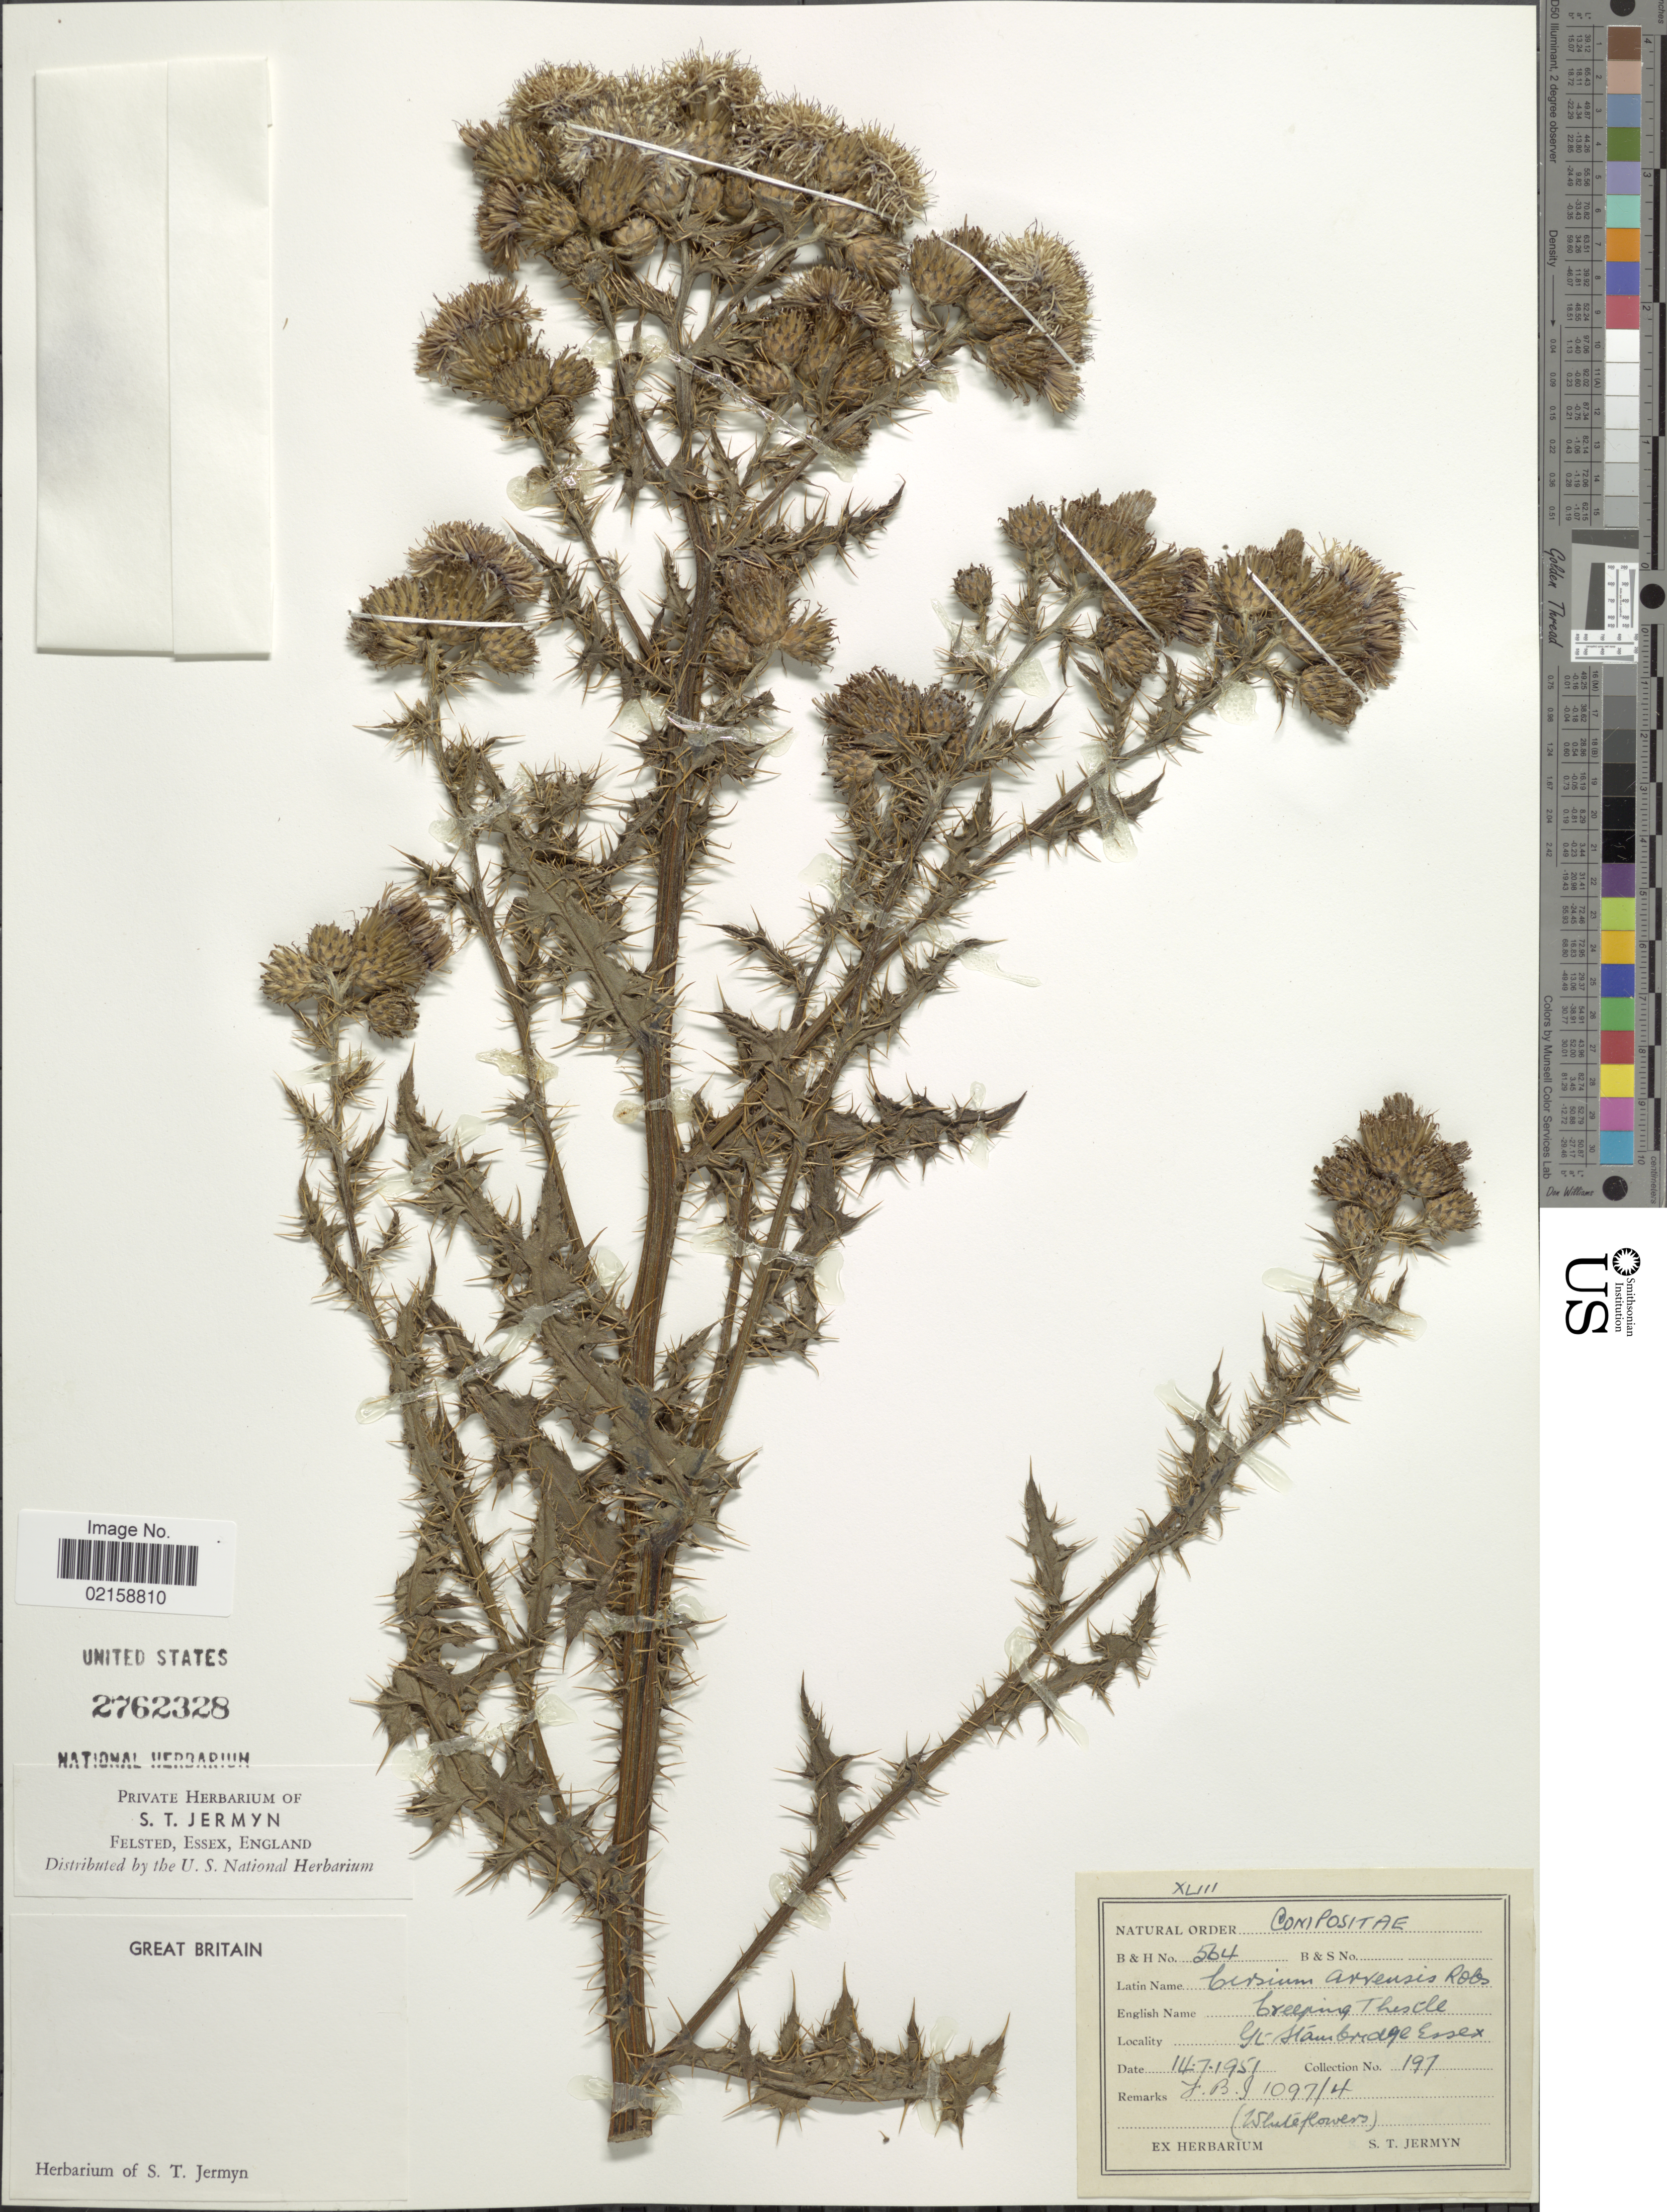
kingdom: Plantae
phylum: Tracheophyta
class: Magnoliopsida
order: Asterales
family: Asteraceae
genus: Cirsium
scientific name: Cirsium arvense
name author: (L.) Scop.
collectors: S. Jermyn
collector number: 197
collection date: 1951-07-14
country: United Kingdom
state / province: England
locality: Gt. Hambridge, Essex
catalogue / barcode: US 2762328